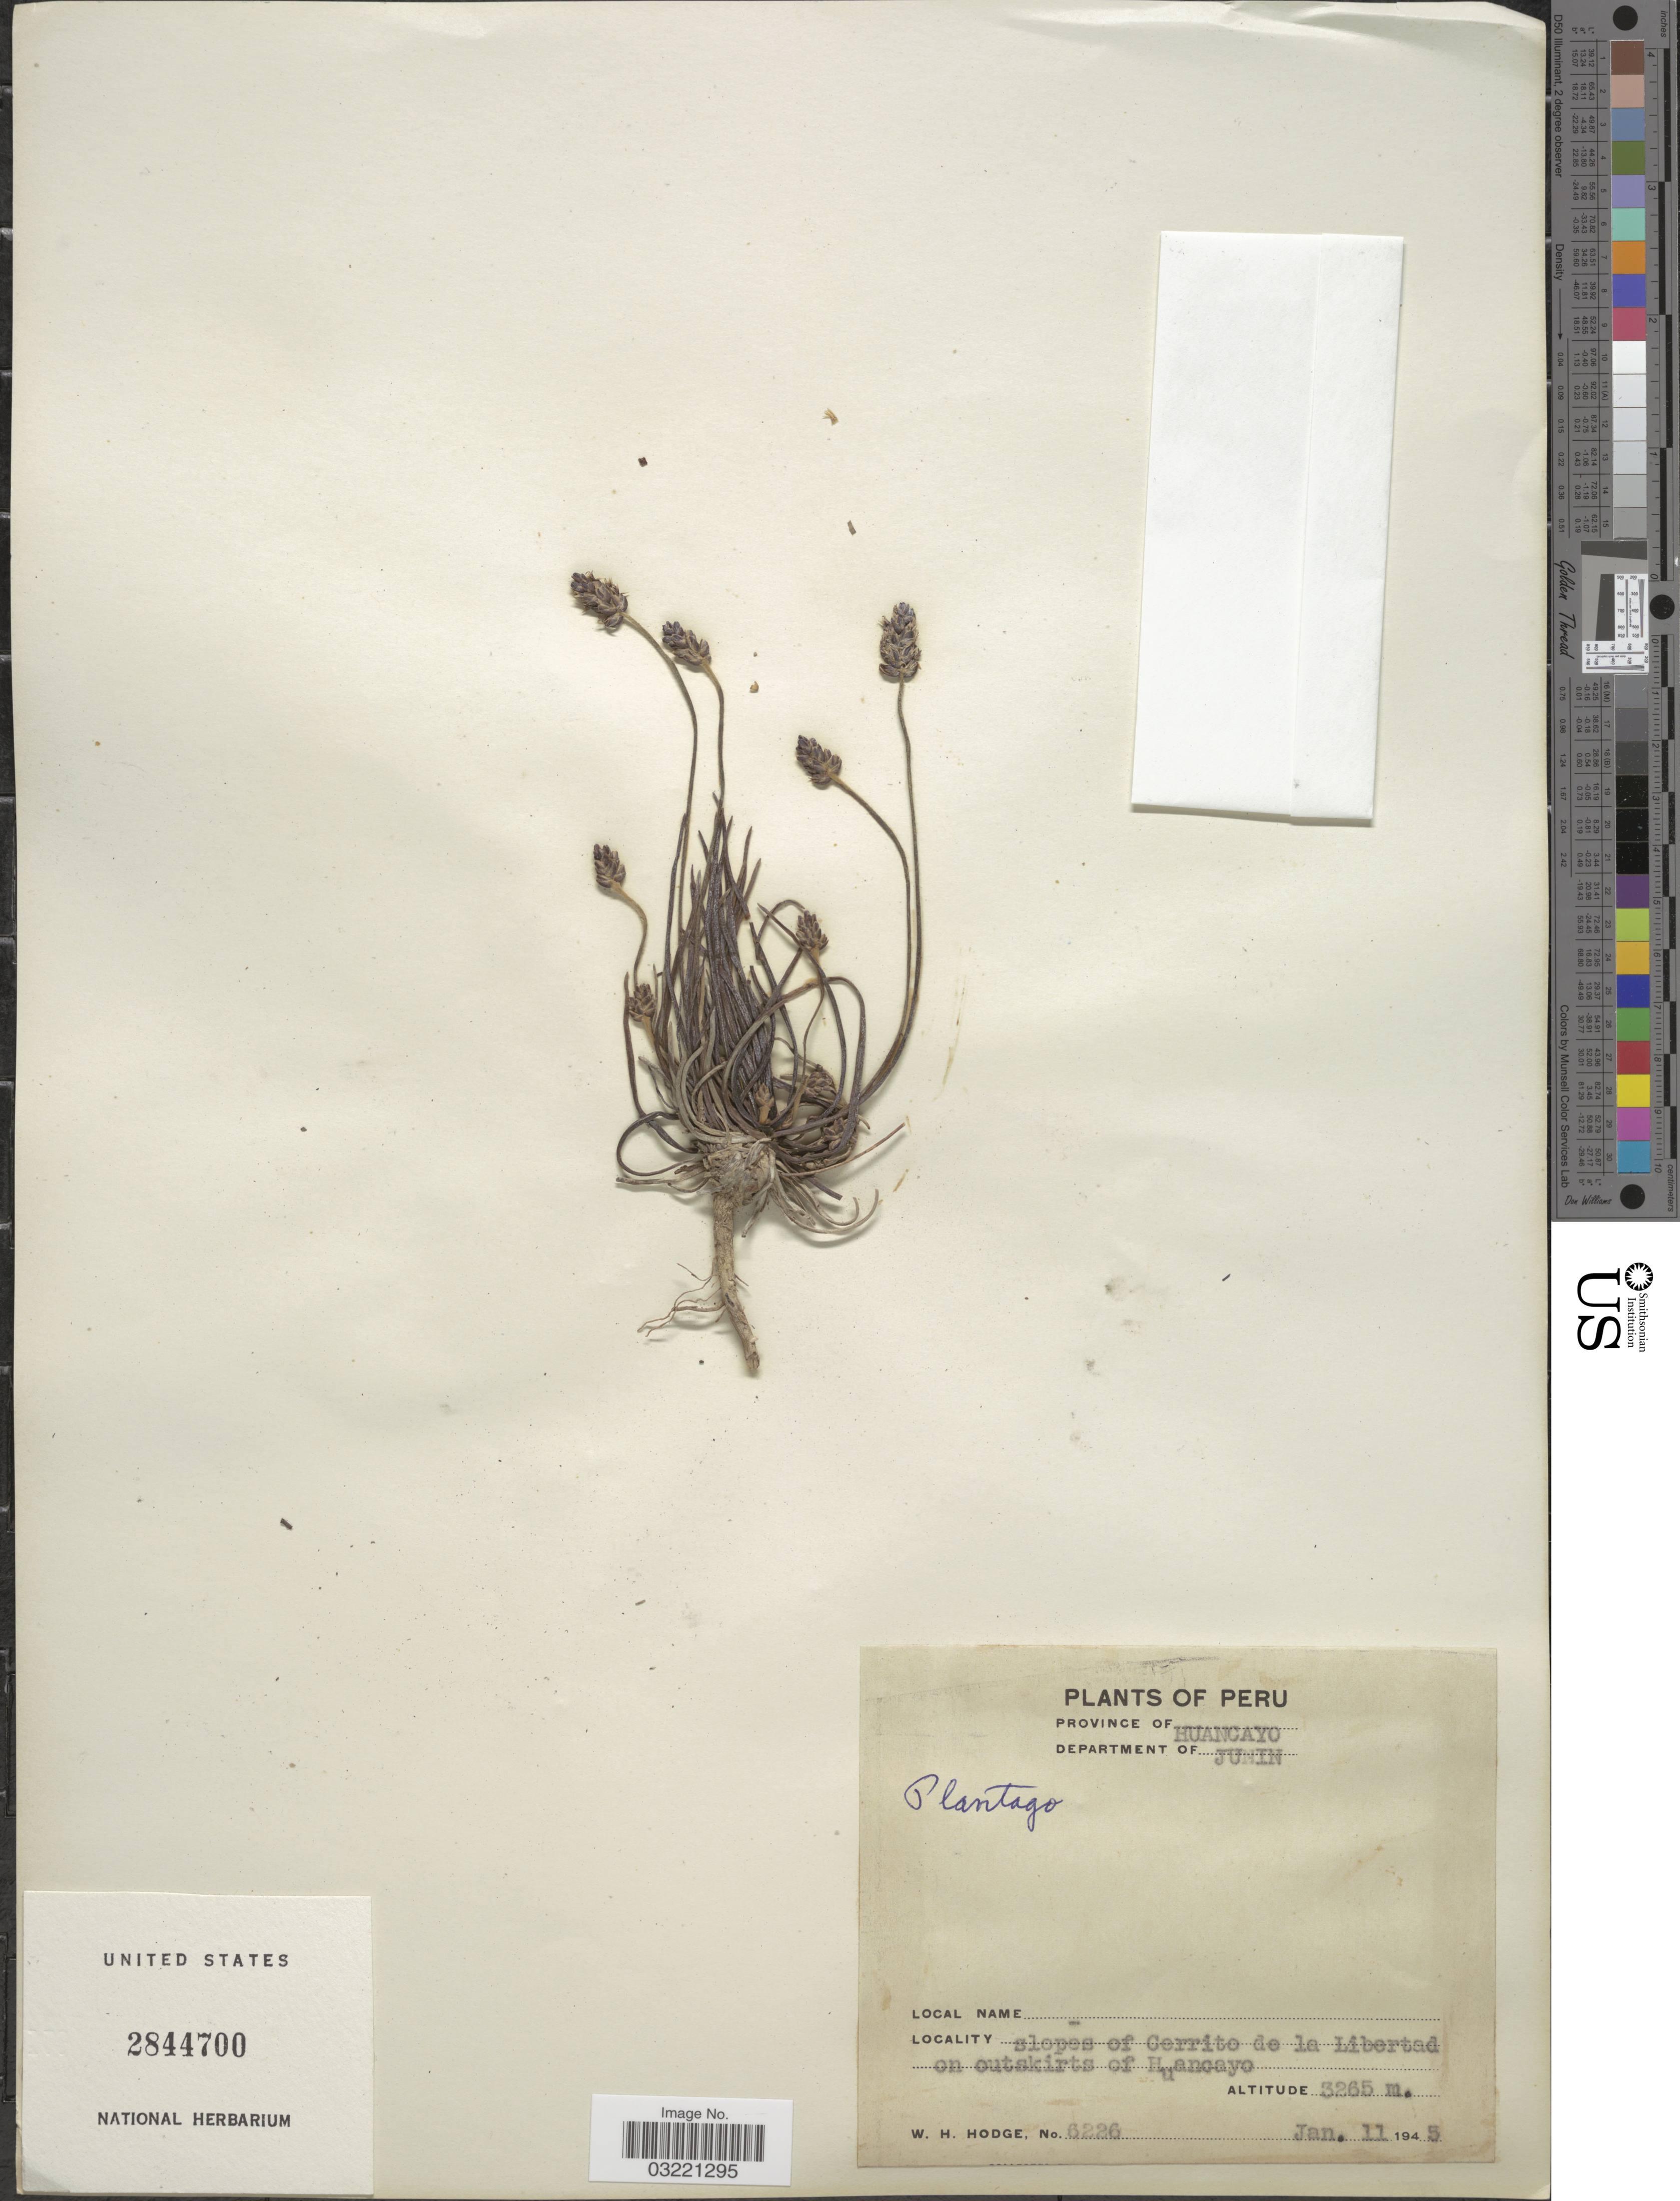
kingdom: Plantae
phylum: Tracheophyta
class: Magnoliopsida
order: Lamiales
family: Plantaginaceae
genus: Plantago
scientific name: Plantago sp.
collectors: W. Hodge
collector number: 6226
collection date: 1945-01-11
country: Peru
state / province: Junín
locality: Province of Huancayo, Department of Junin, slopes of Cerrito de la Libertad on outskirts of Huancayo.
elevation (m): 3265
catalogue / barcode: US 2844700